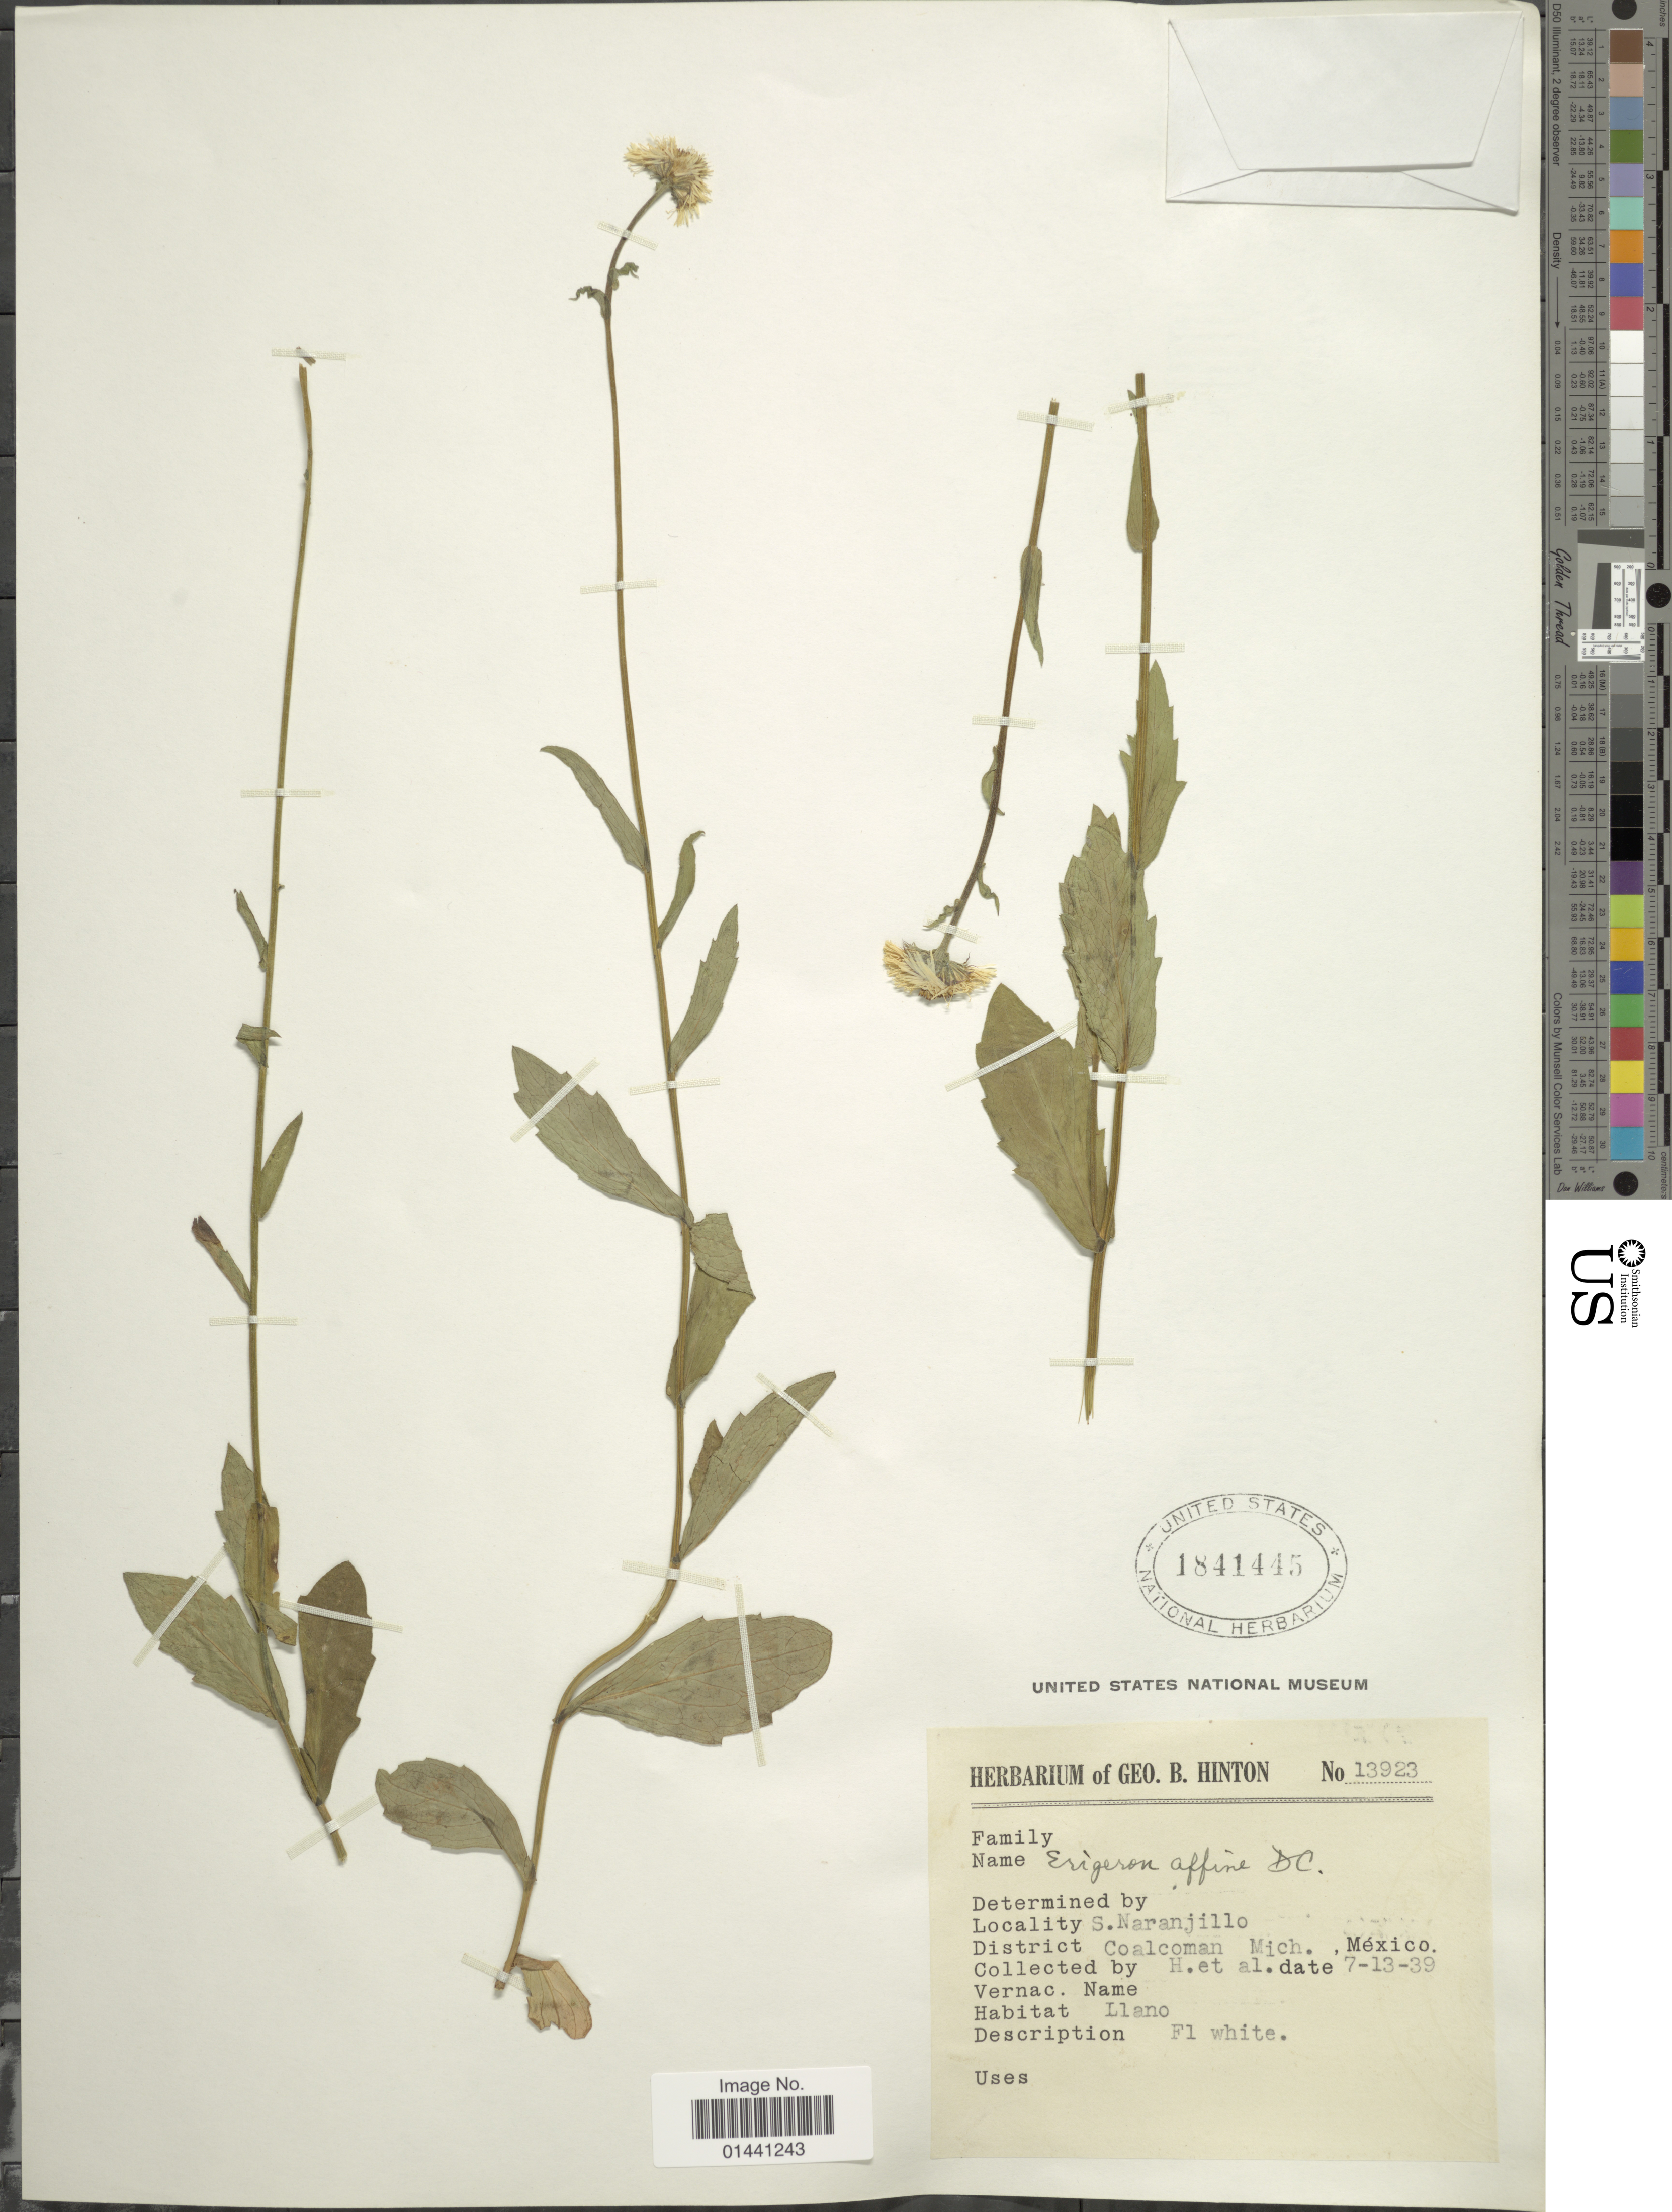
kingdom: Plantae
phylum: Tracheophyta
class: Magnoliopsida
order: Asterales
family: Asteraceae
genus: Erigeron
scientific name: Erigeron affinis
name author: V.M. Badillo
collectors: G. B. Hinton & et al.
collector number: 13923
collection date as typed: Transcribed d/m/y: 13/7/39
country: Mexico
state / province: Michoacán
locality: S. Naranjillo, District Coalcoman, Llano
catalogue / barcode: US 1841445